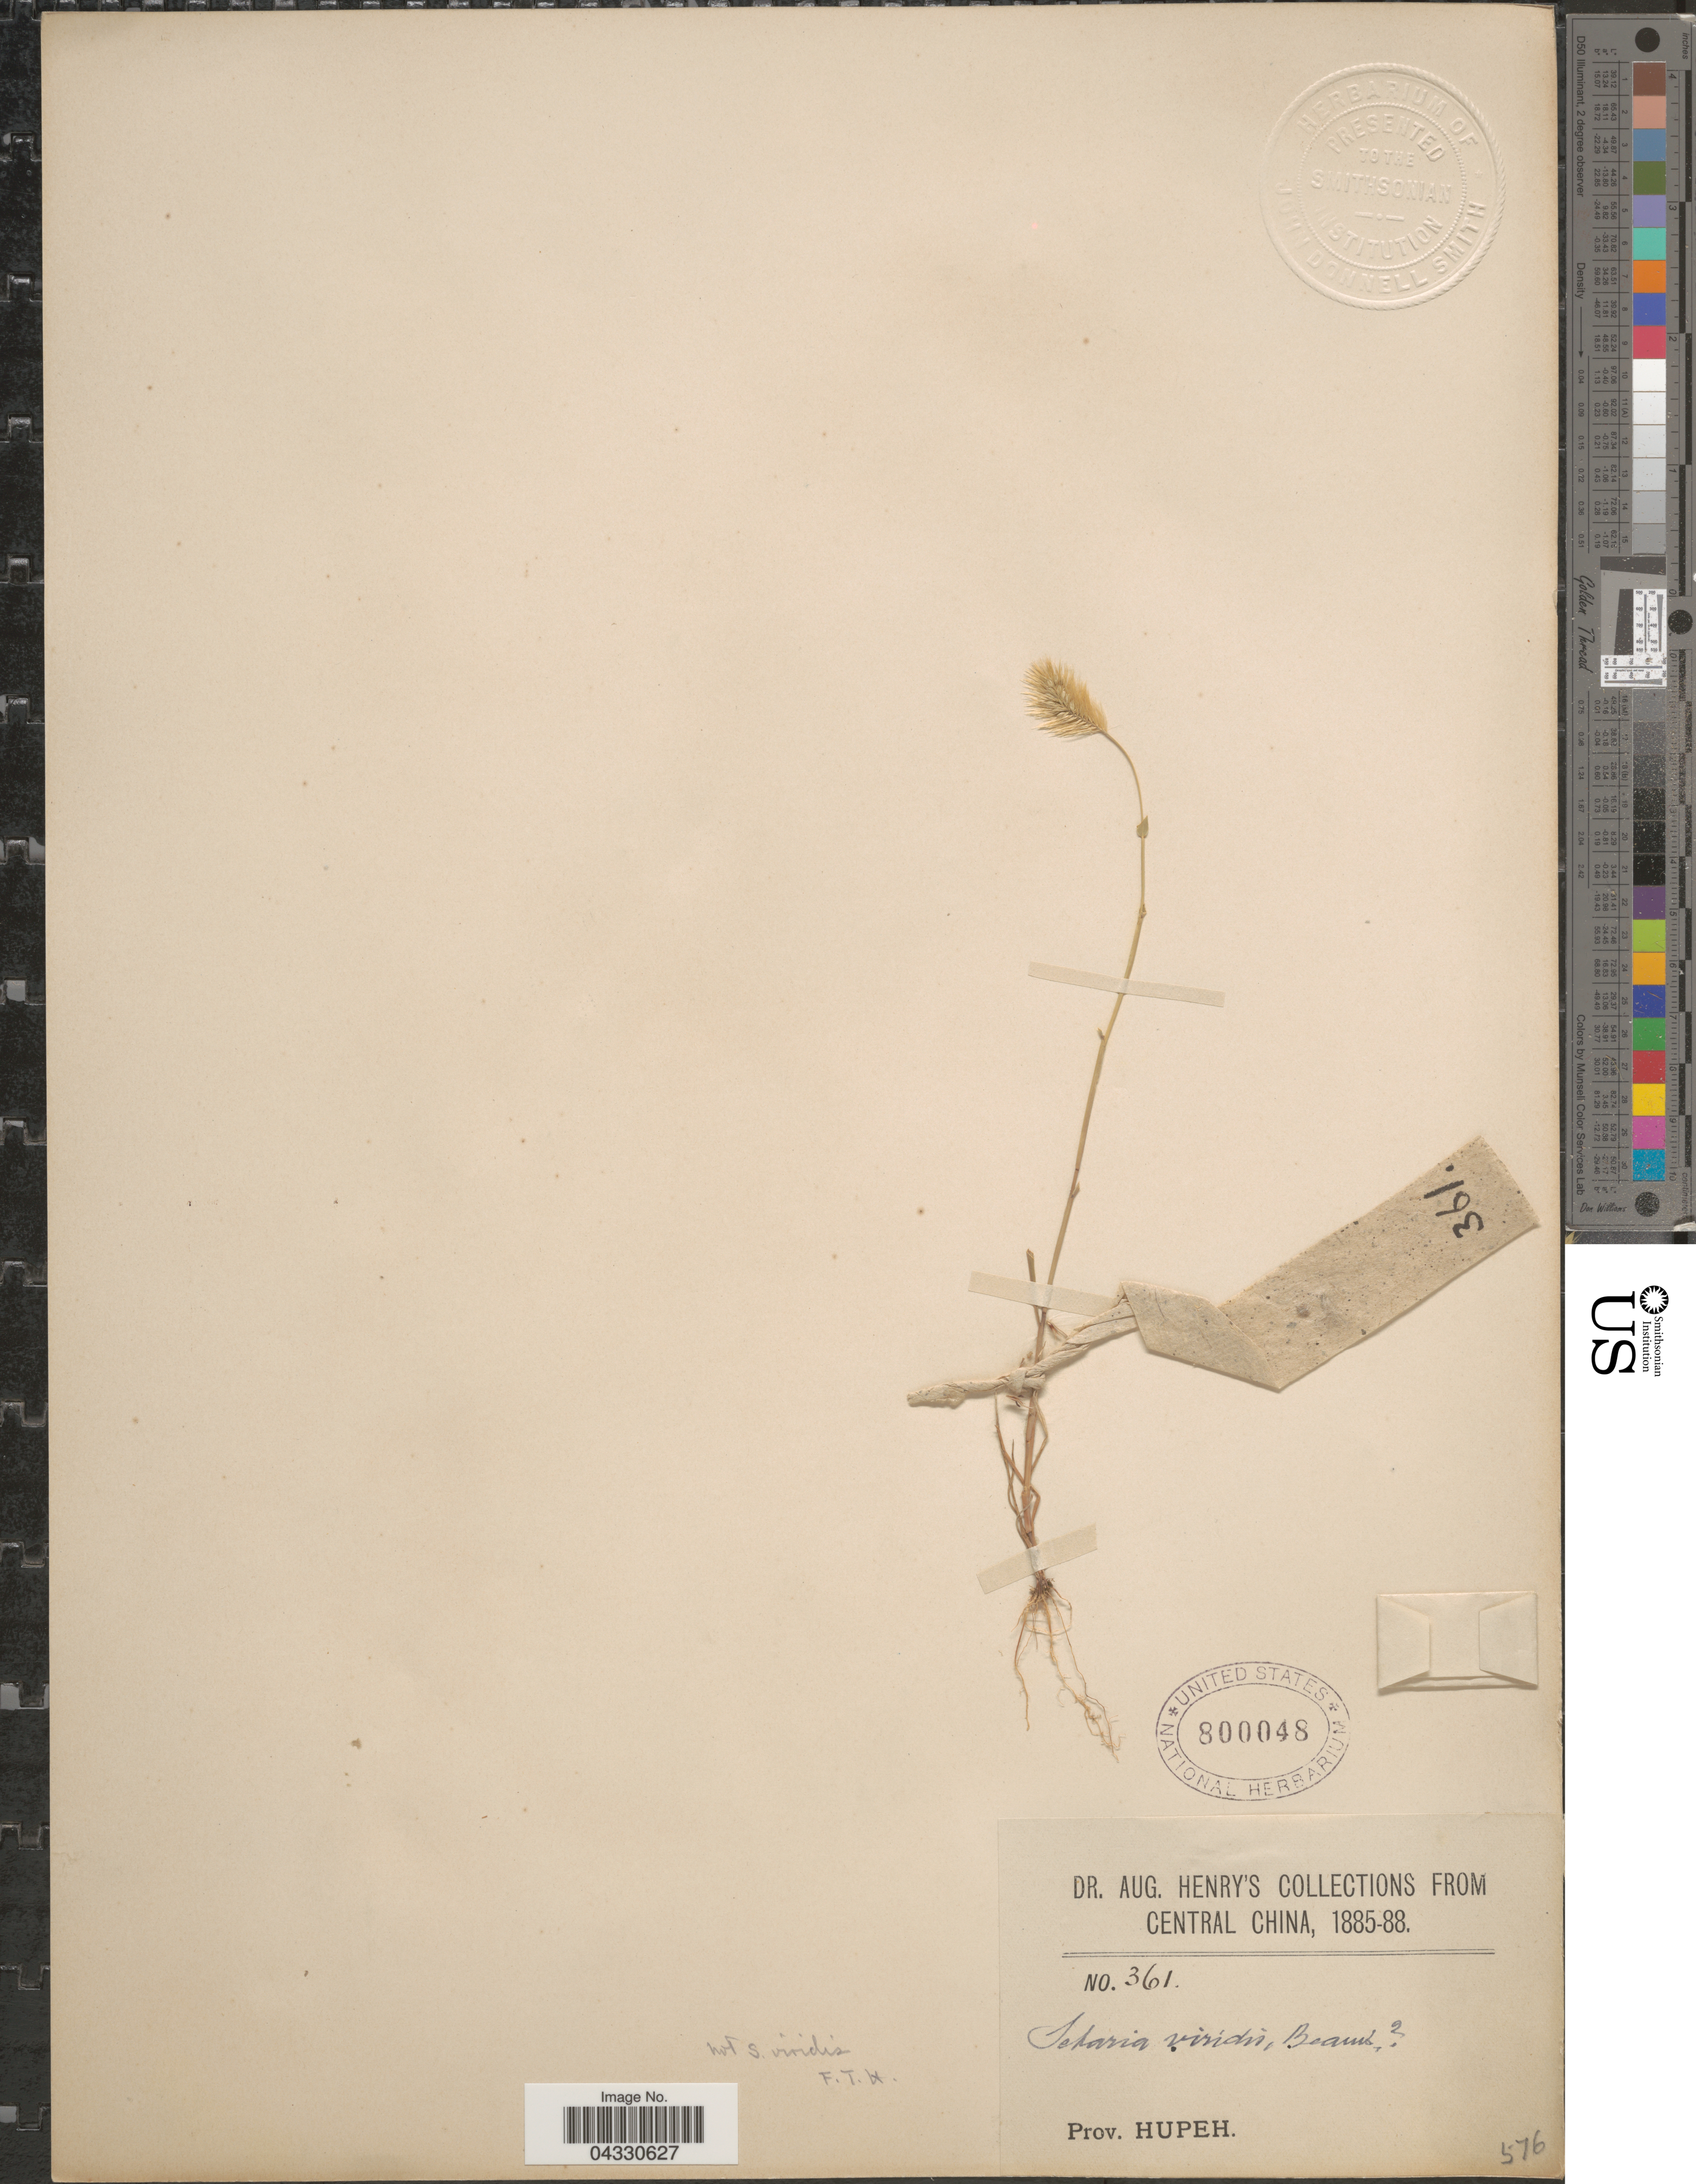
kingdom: Plantae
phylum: Tracheophyta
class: Liliopsida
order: Poales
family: Poaceae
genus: Setaria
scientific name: Setaria viridis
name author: (L.) P. Beauv.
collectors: A. Henry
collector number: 361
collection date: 1885/1888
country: China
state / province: Hubei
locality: Central China. Prov. Hupeh.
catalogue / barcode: US 800048